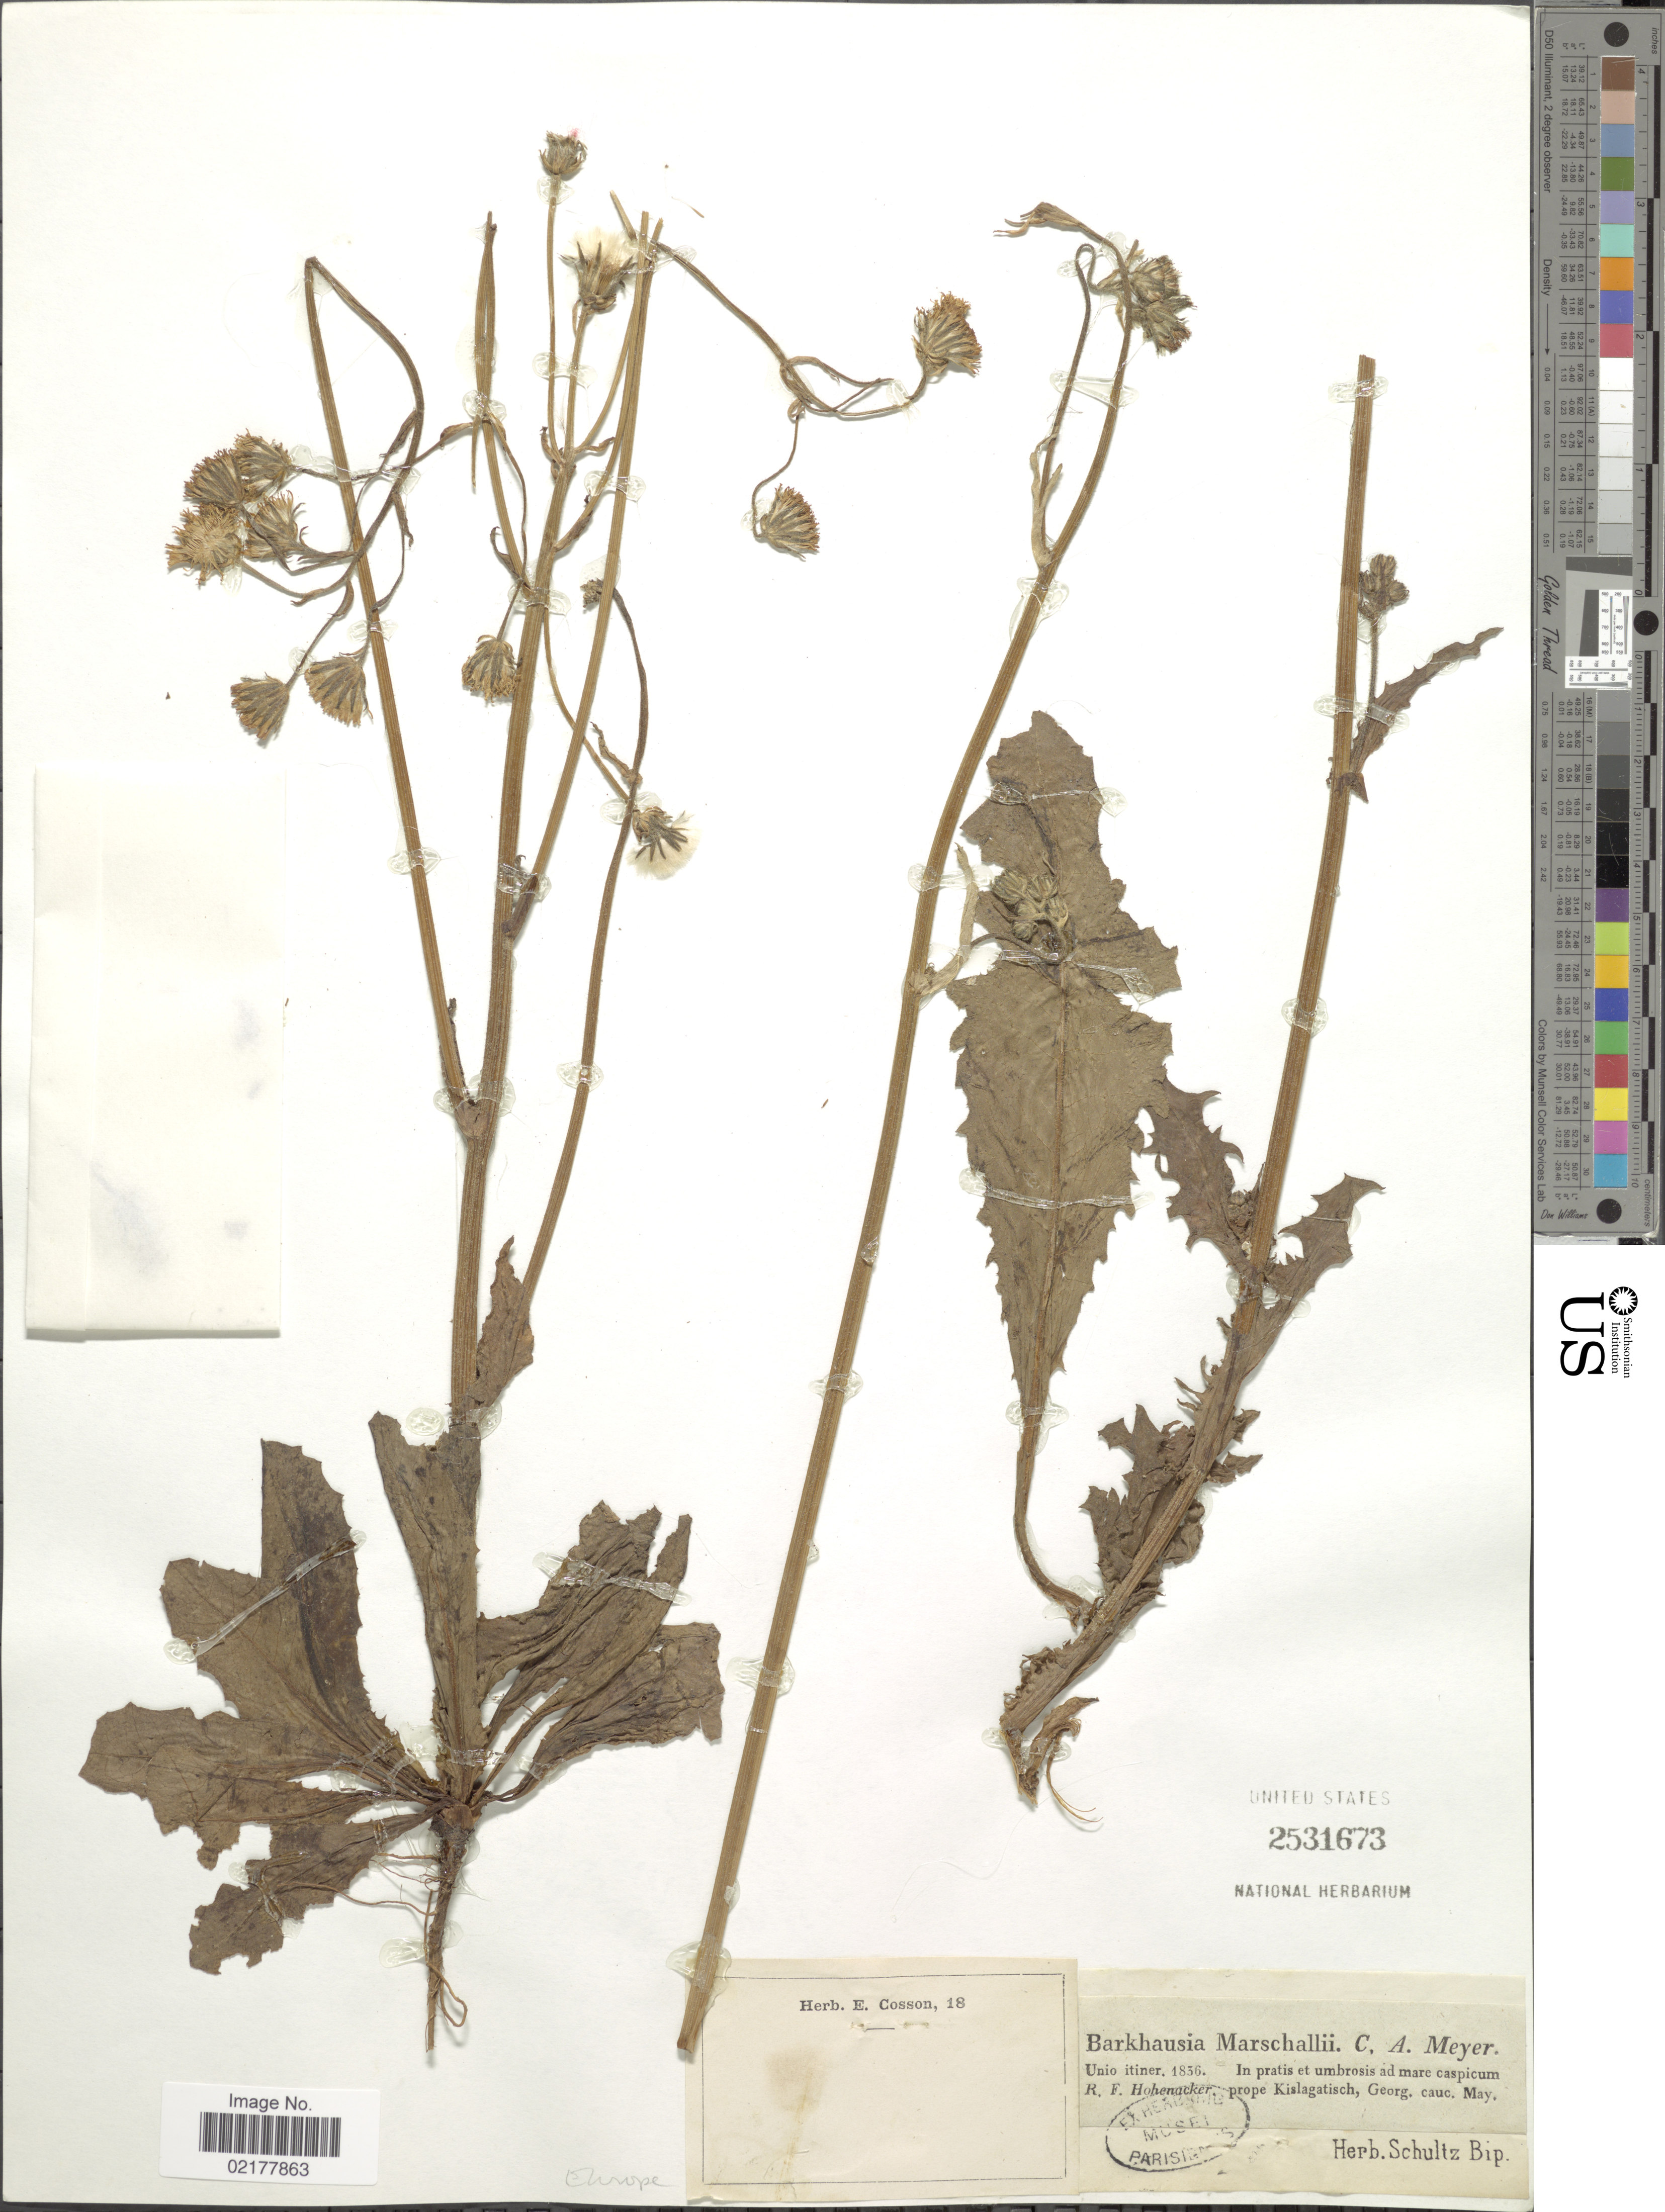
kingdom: Plantae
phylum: Tracheophyta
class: Magnoliopsida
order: Asterales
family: Asteraceae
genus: Crepis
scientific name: Crepis marschallii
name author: (C.A. Mey.) F.W. Schultz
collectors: C. A. Meyer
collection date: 1836-05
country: Georgia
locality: Prope Kislagatisch, Georg. cauc.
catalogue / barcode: US 2531673